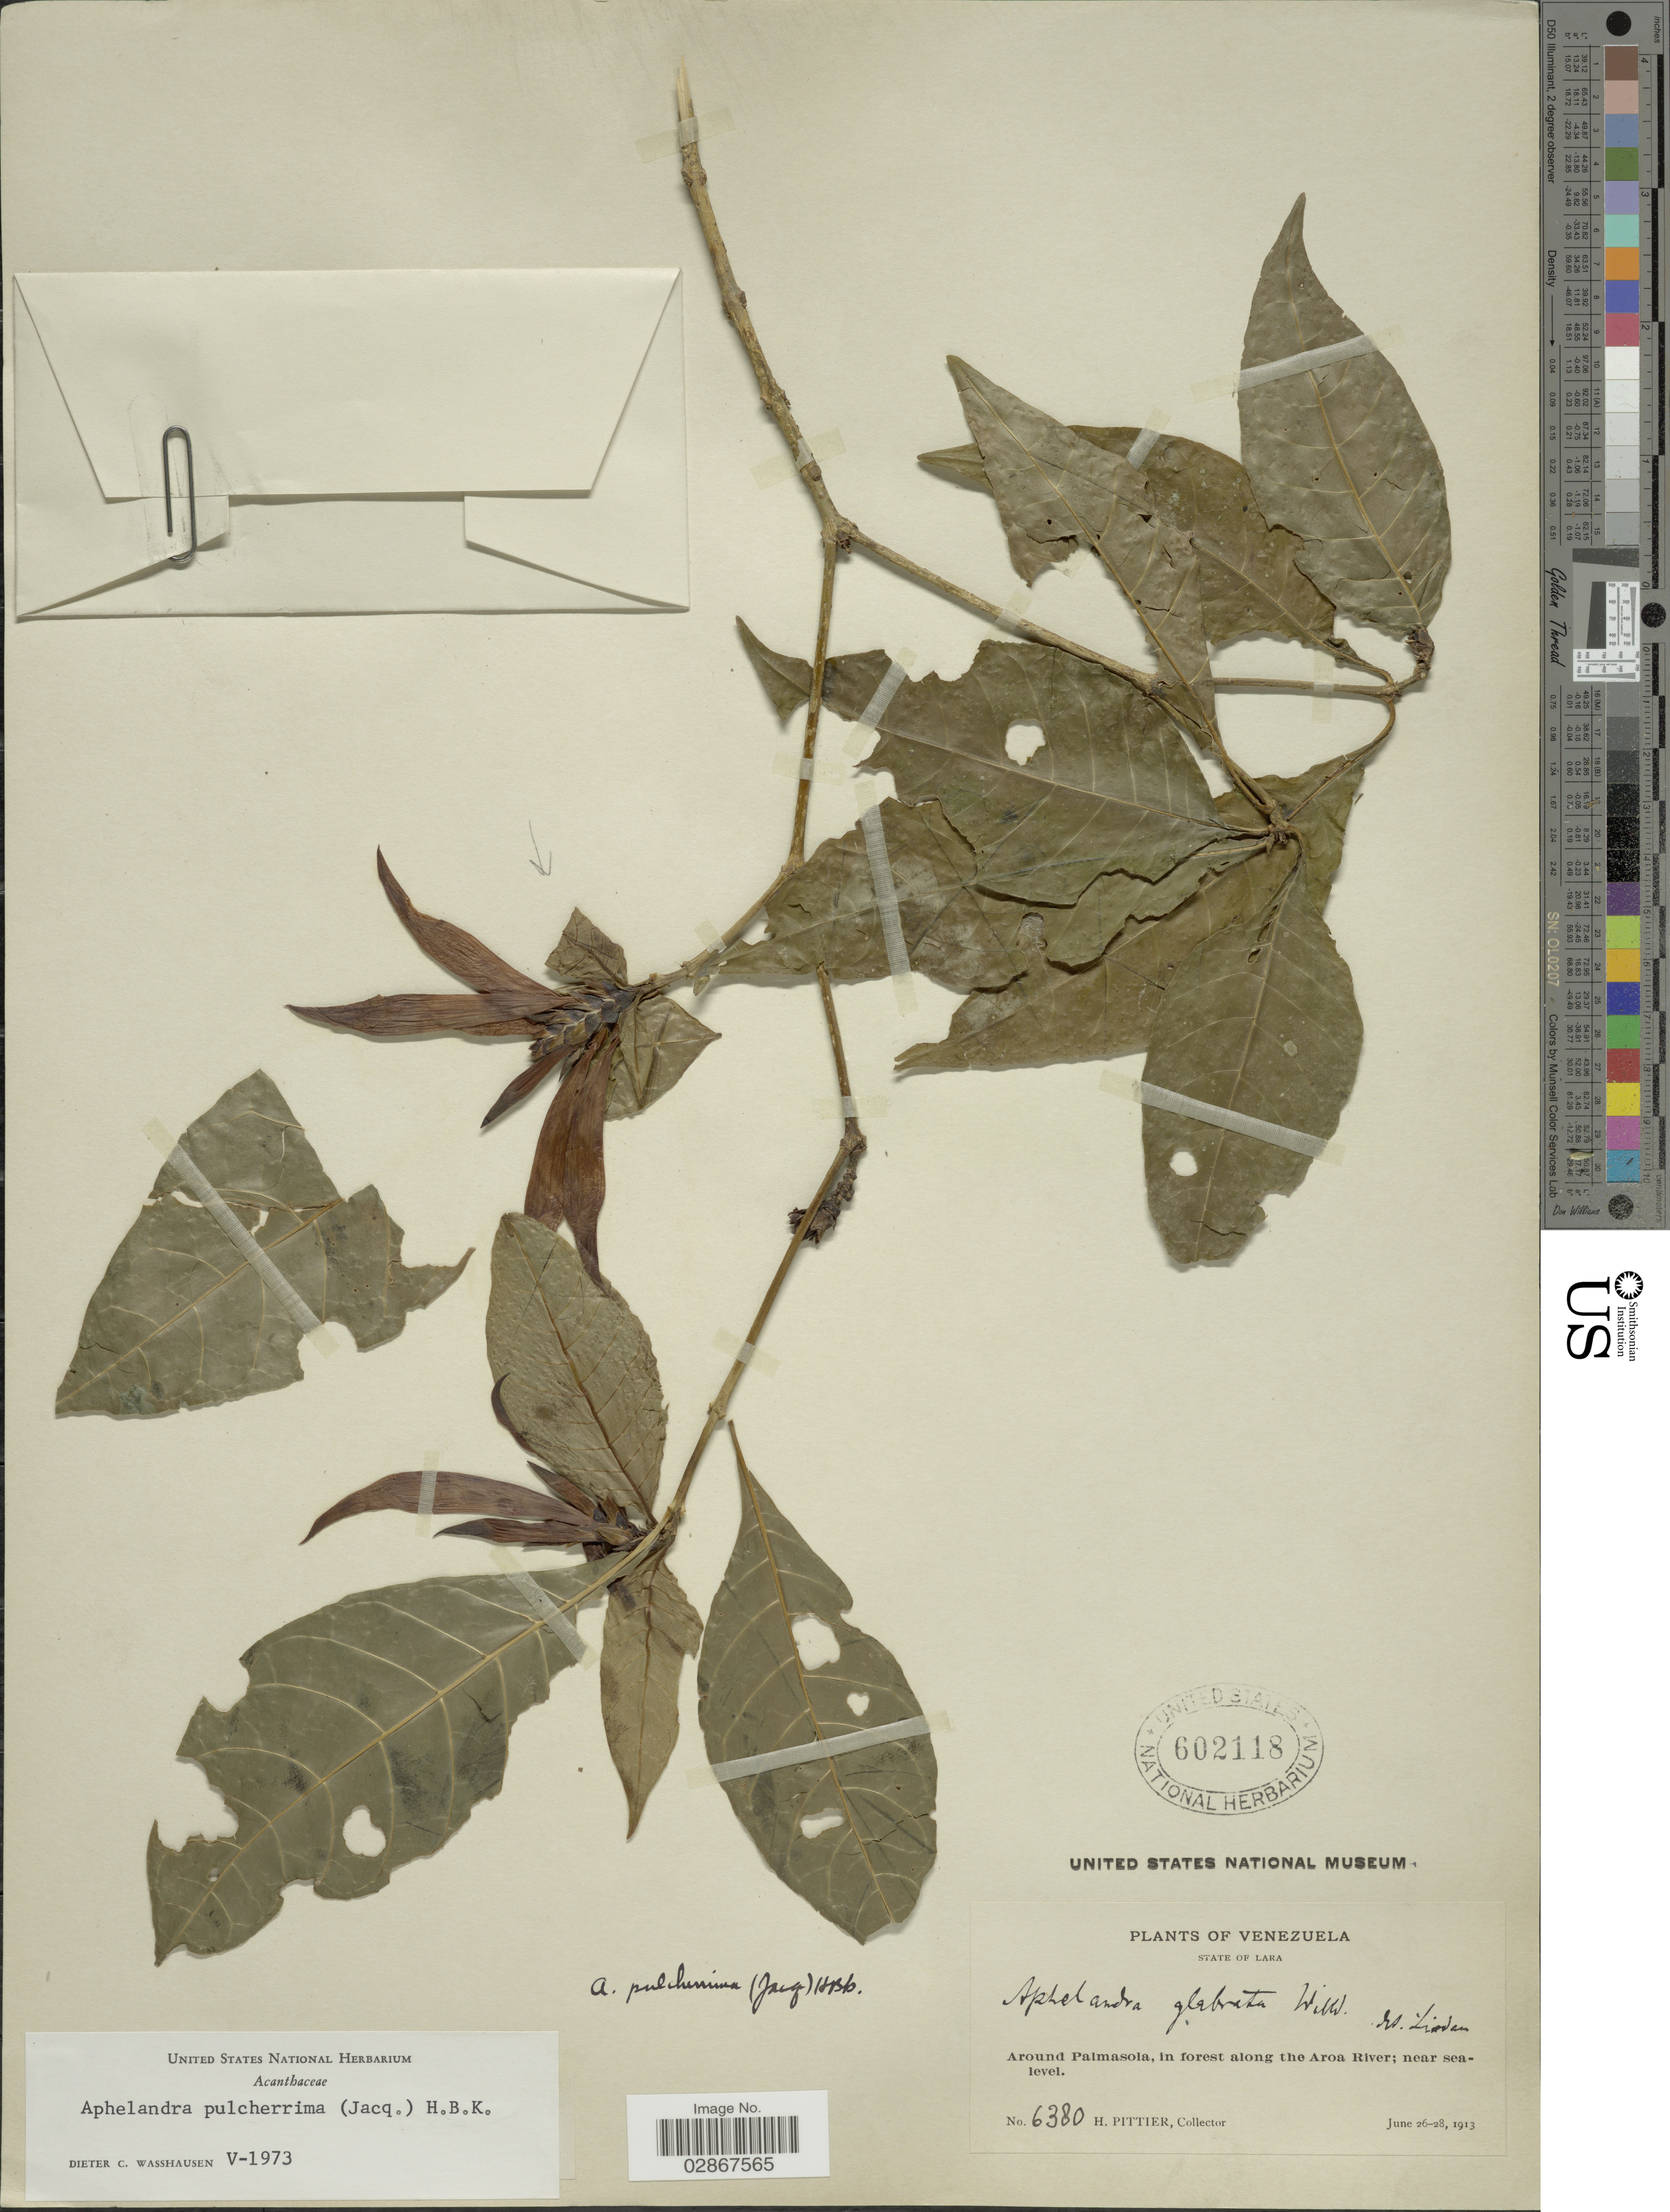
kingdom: Plantae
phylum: Tracheophyta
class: Magnoliopsida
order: Lamiales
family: Acanthaceae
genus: Aphelandra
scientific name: Aphelandra pulcherrima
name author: (Jacq.) Kunth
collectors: H. F. Pittier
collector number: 6380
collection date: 1913-06-26/1913-06-28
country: Venezuela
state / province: Lara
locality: Around Palmasola, in forest along the Aroa River.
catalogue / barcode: US 602118